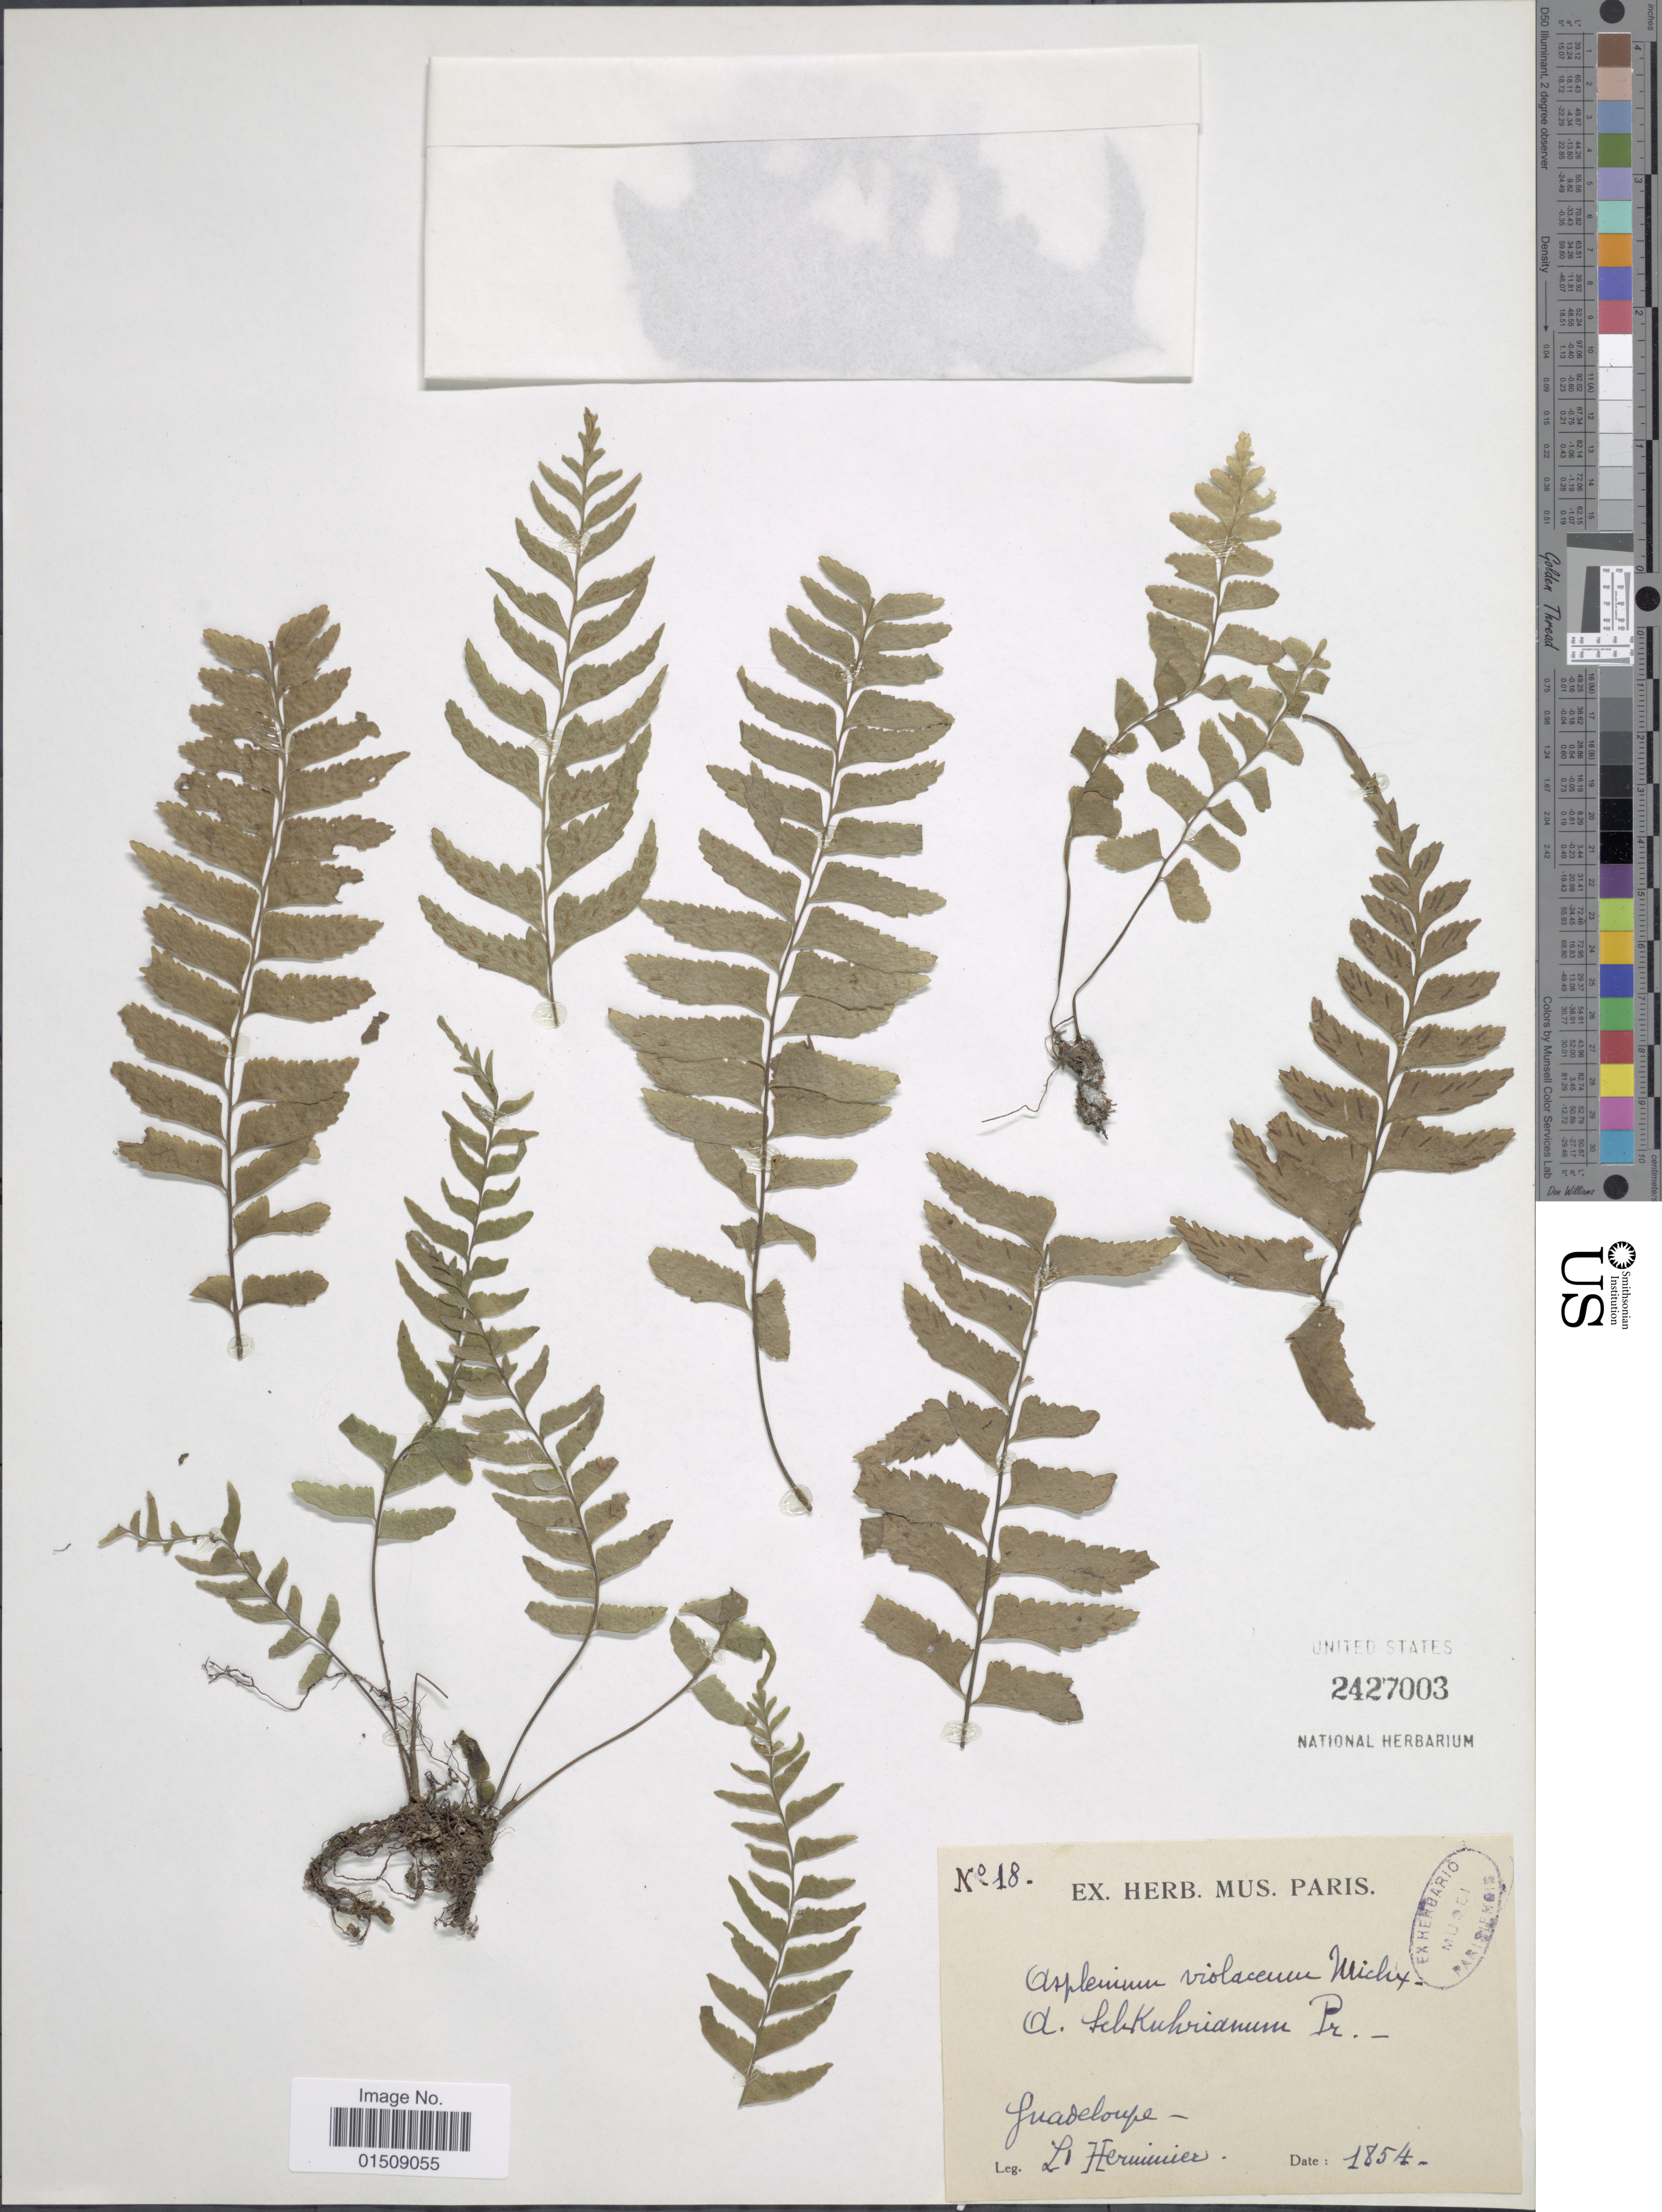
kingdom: Plantae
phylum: Tracheophyta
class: Polypodiopsida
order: Polypodiales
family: Aspleniaceae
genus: Asplenium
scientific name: Asplenium laetum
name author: Sw.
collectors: F. L'Herminier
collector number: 18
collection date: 1854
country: Guadeloupe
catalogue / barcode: US 2427003